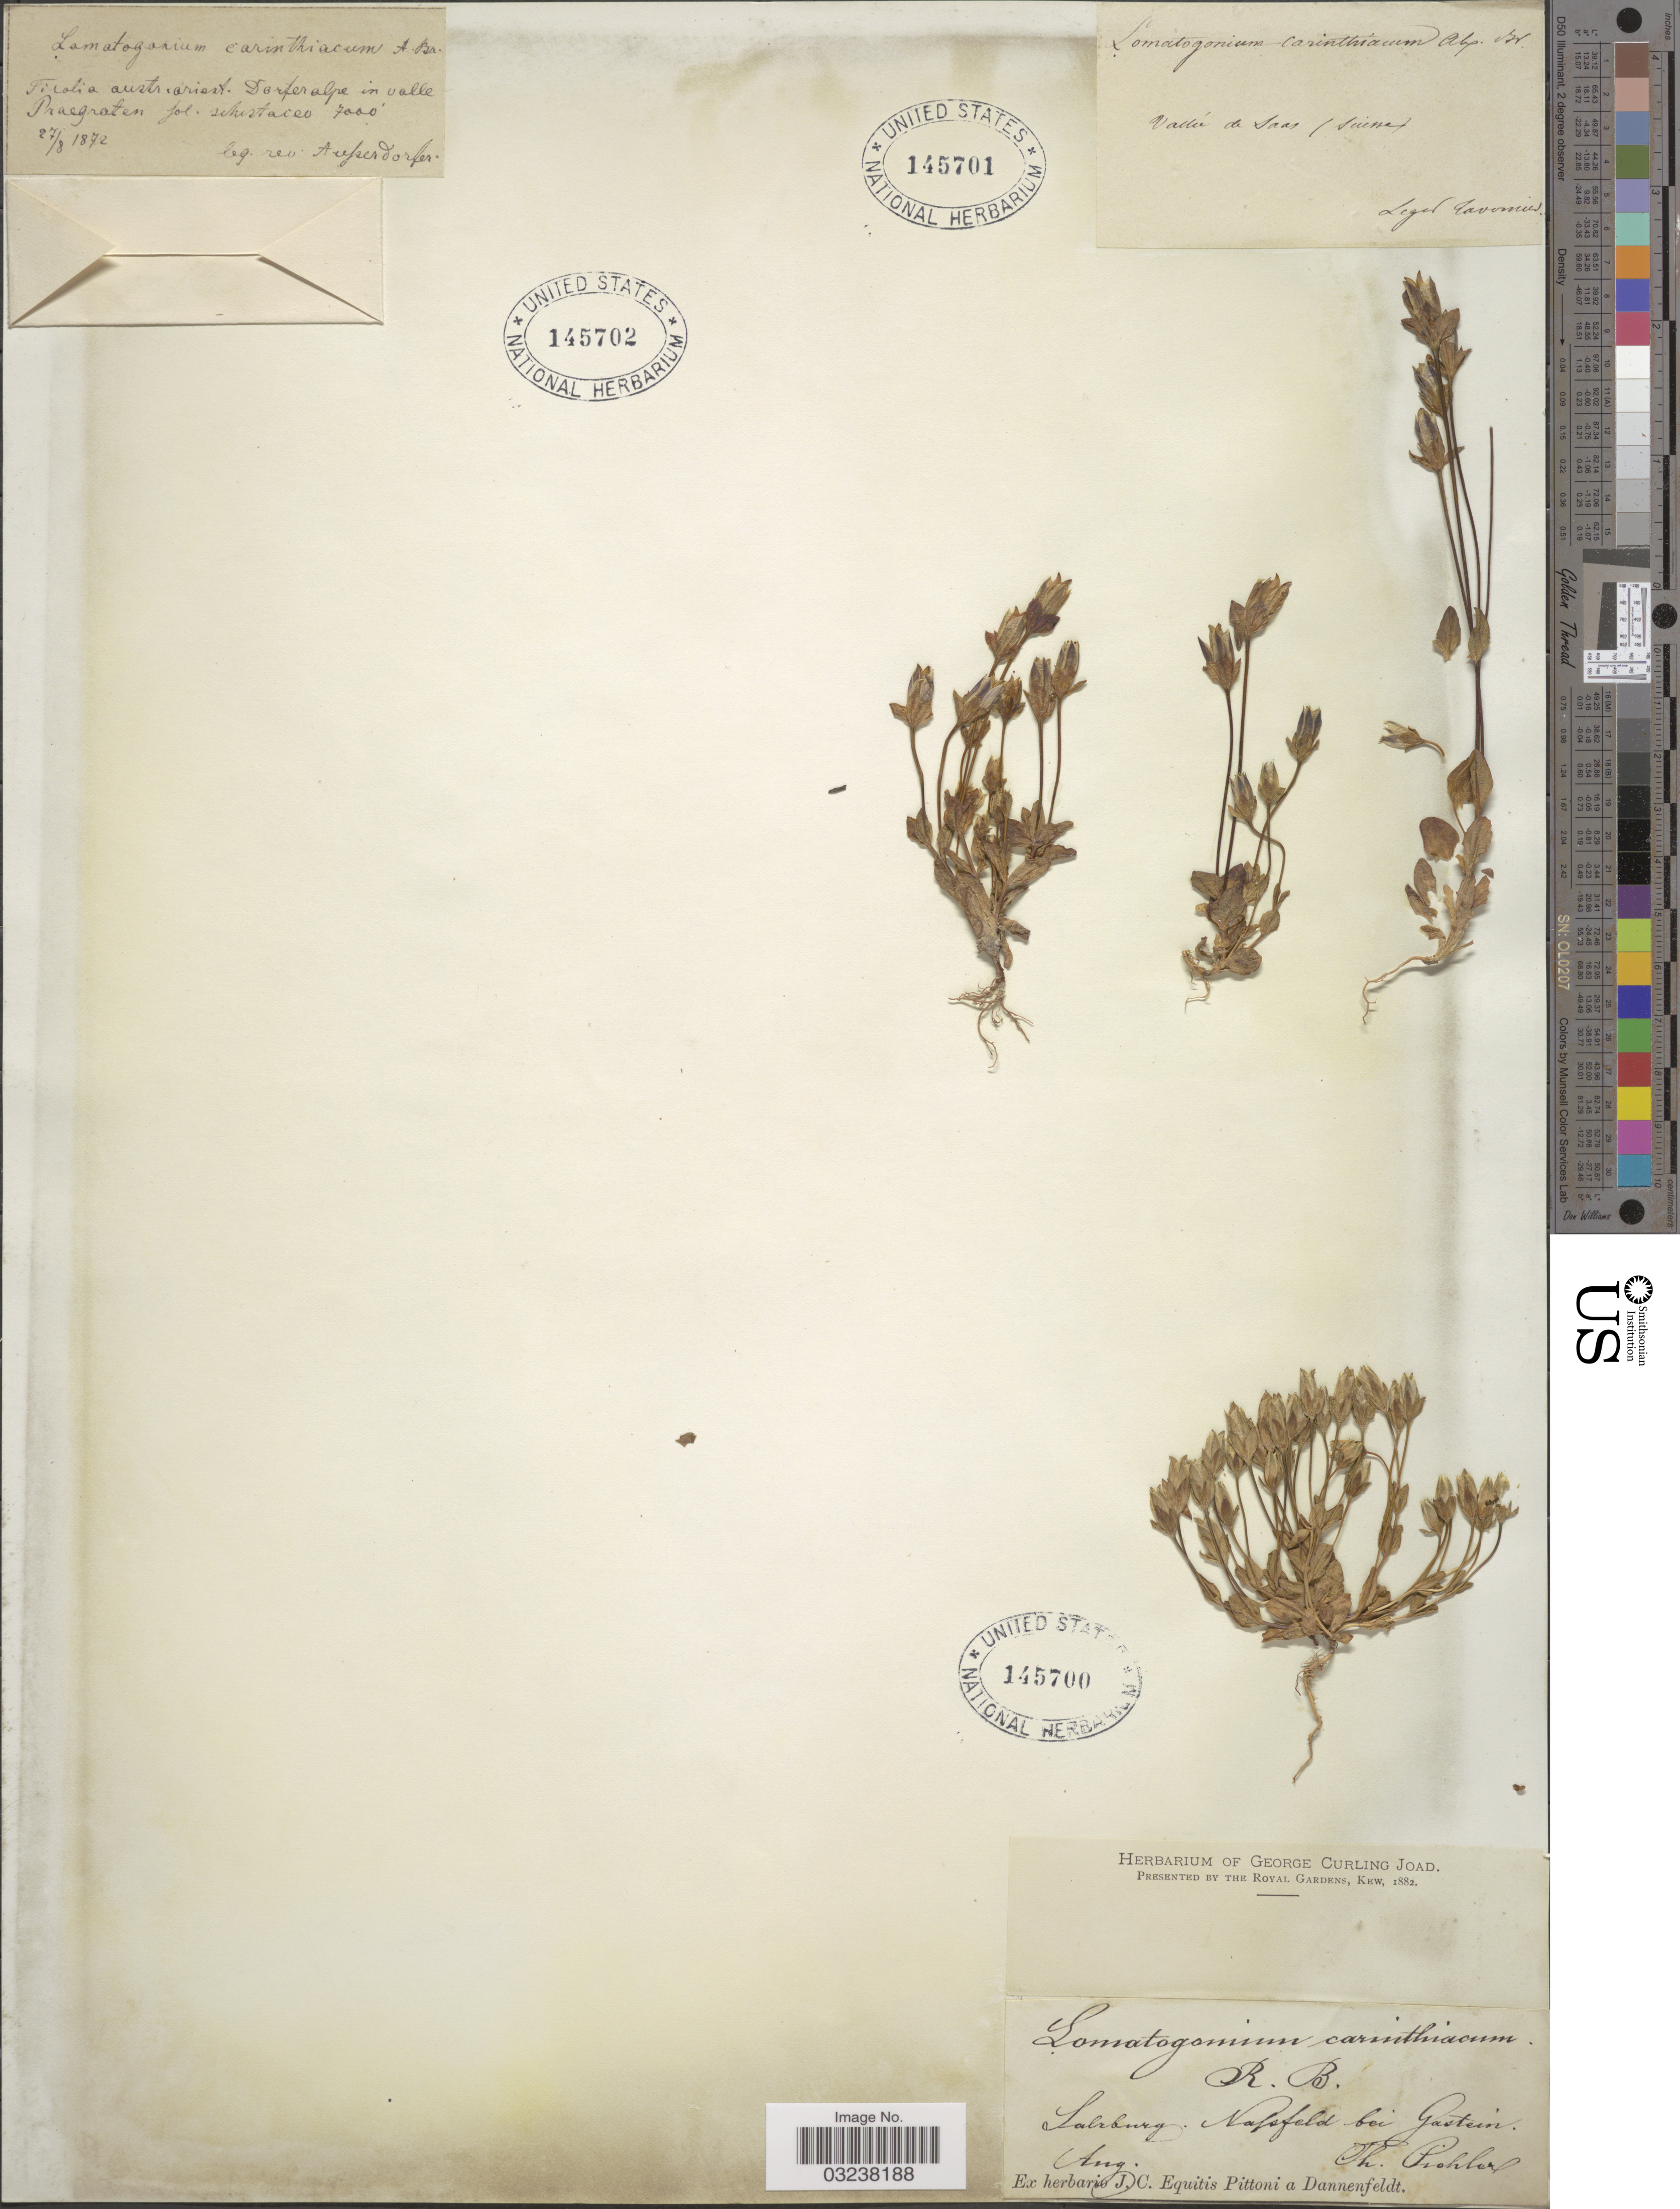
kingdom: Plantae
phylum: Tracheophyta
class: Magnoliopsida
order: Gentianales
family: Gentianaceae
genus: Pleurogyne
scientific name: Pleurogyne carinthiaca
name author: (Wulfen) Griseb.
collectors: T. Pichler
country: Austria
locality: Salzburg Nassfeld bei Gastein.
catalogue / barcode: US 145700